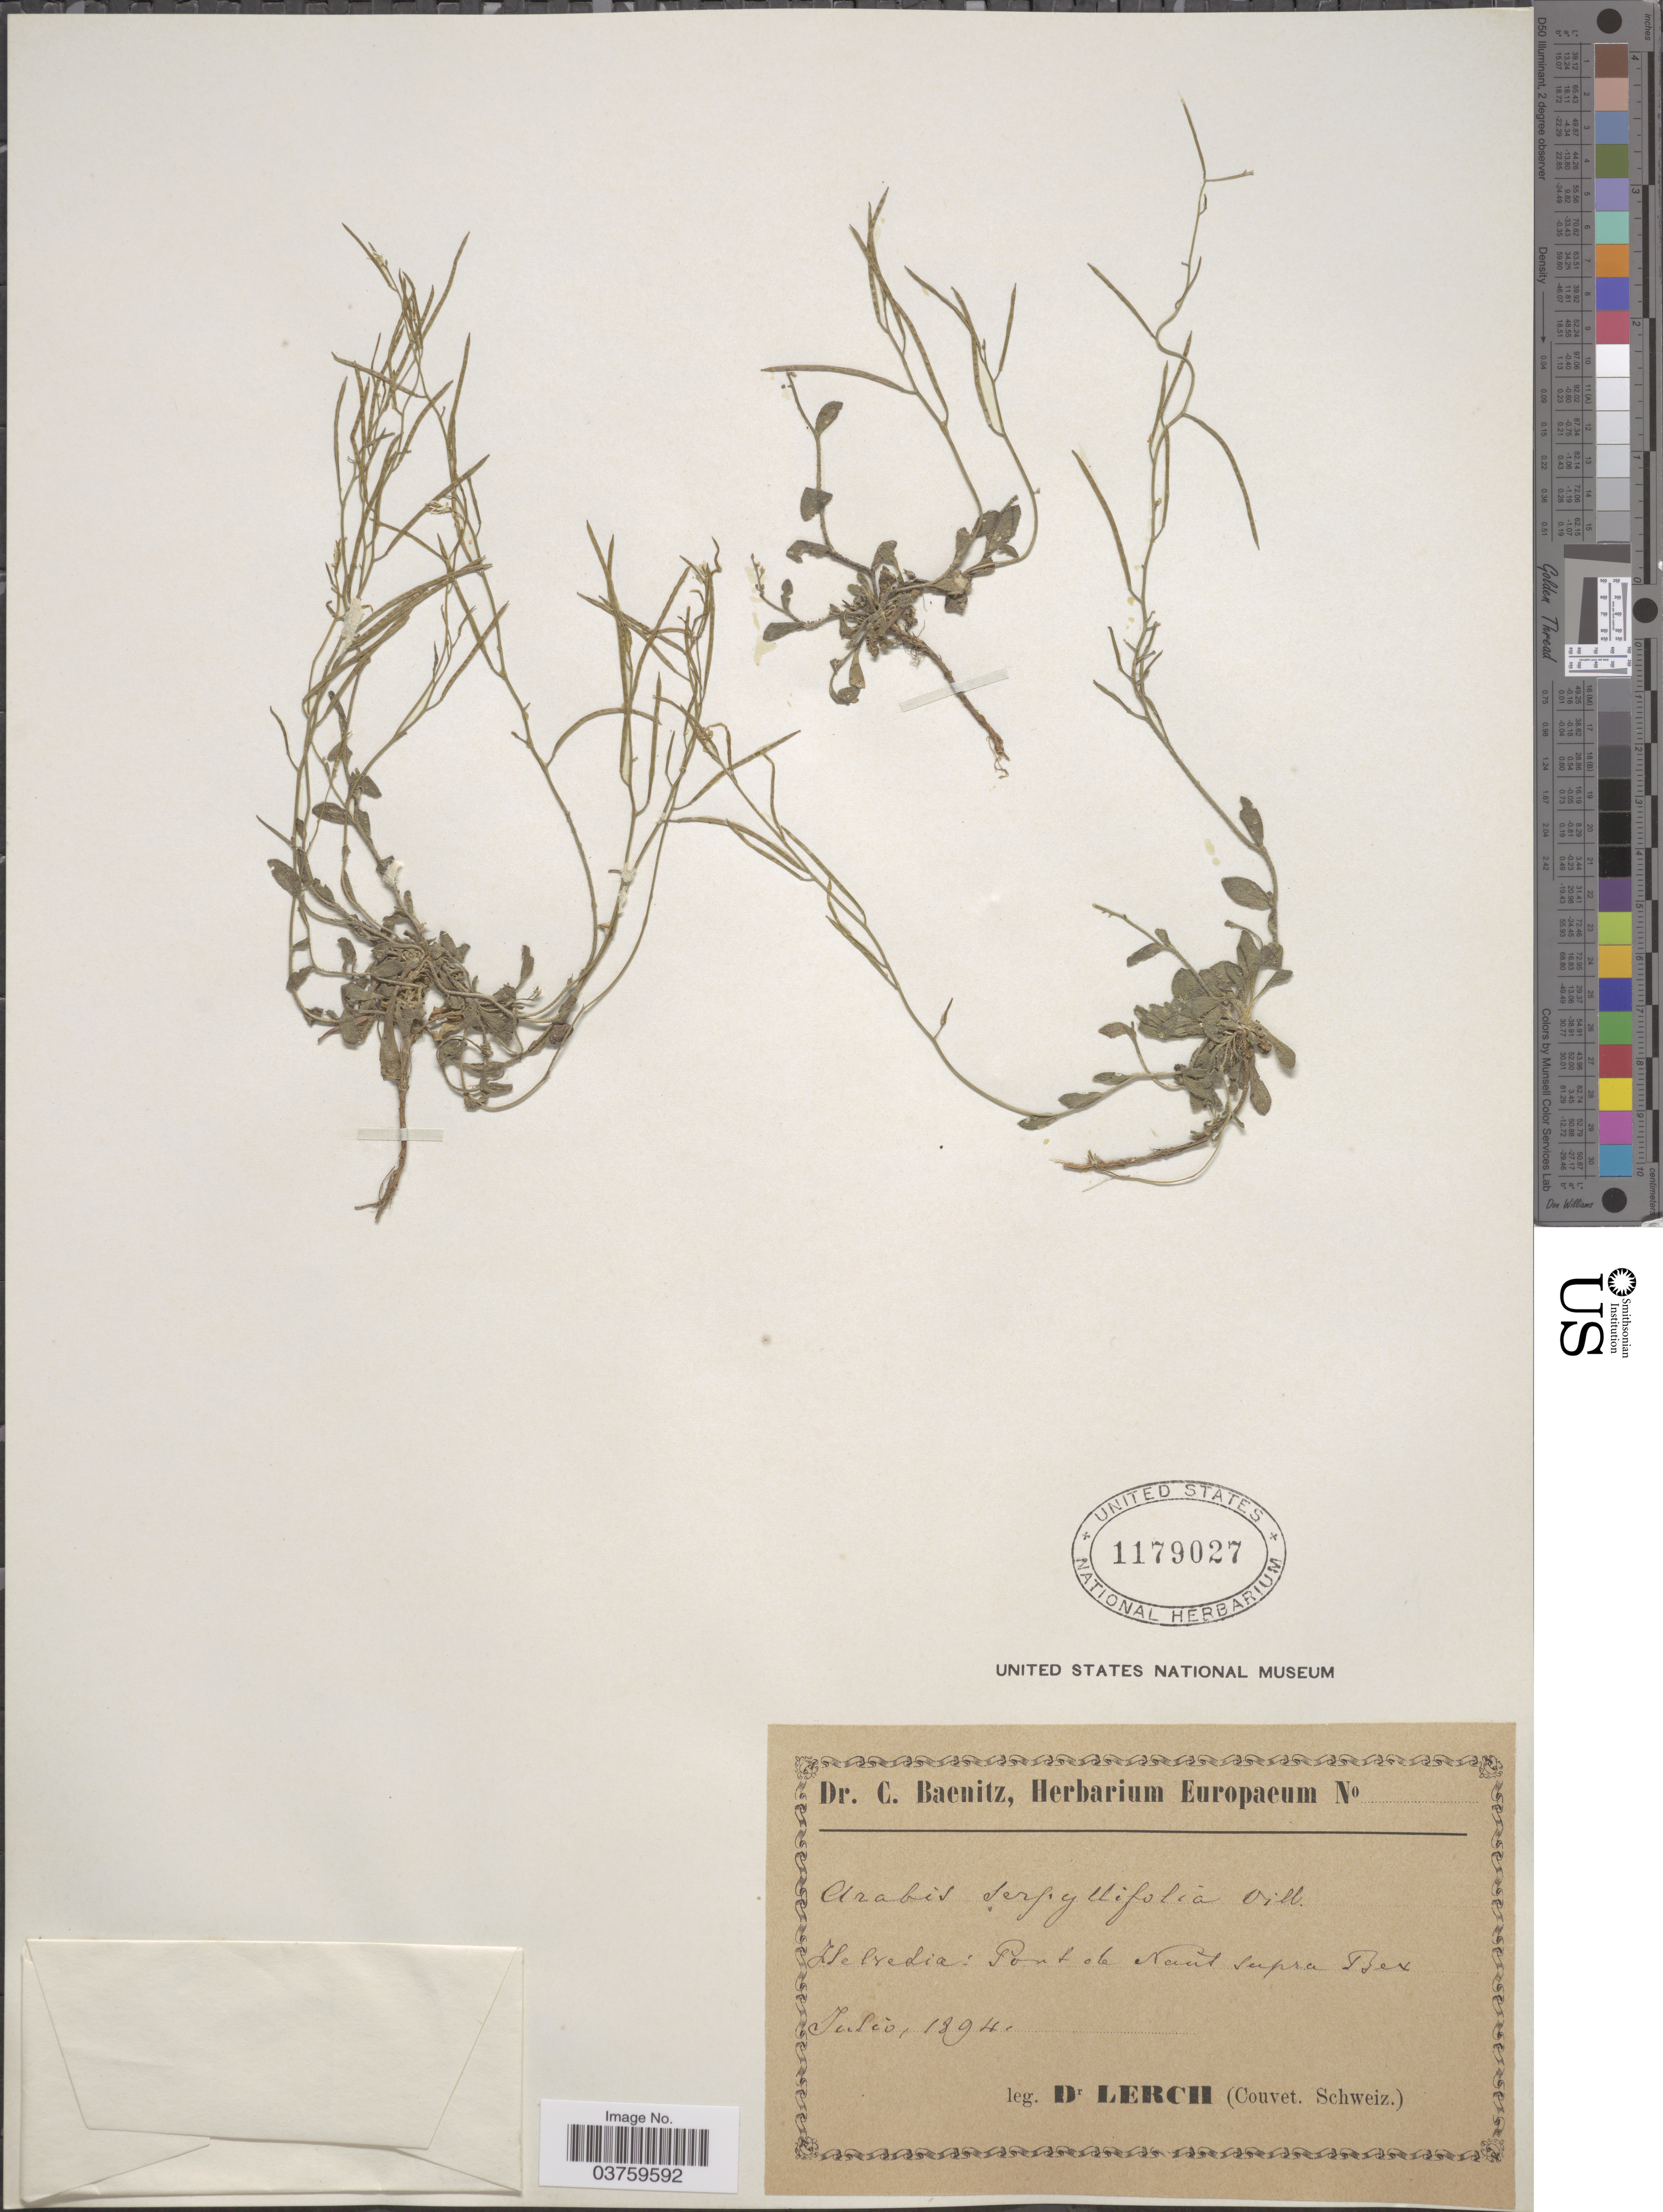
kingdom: Plantae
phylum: Tracheophyta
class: Magnoliopsida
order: Brassicales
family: Brassicaceae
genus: Arabis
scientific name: Arabis serpyllifolia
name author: Hoppe ex DC.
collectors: -. Lerch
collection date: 1894-07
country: Switzerland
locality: Helvetia: Port de Haut supra Bex.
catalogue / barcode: US 1179027